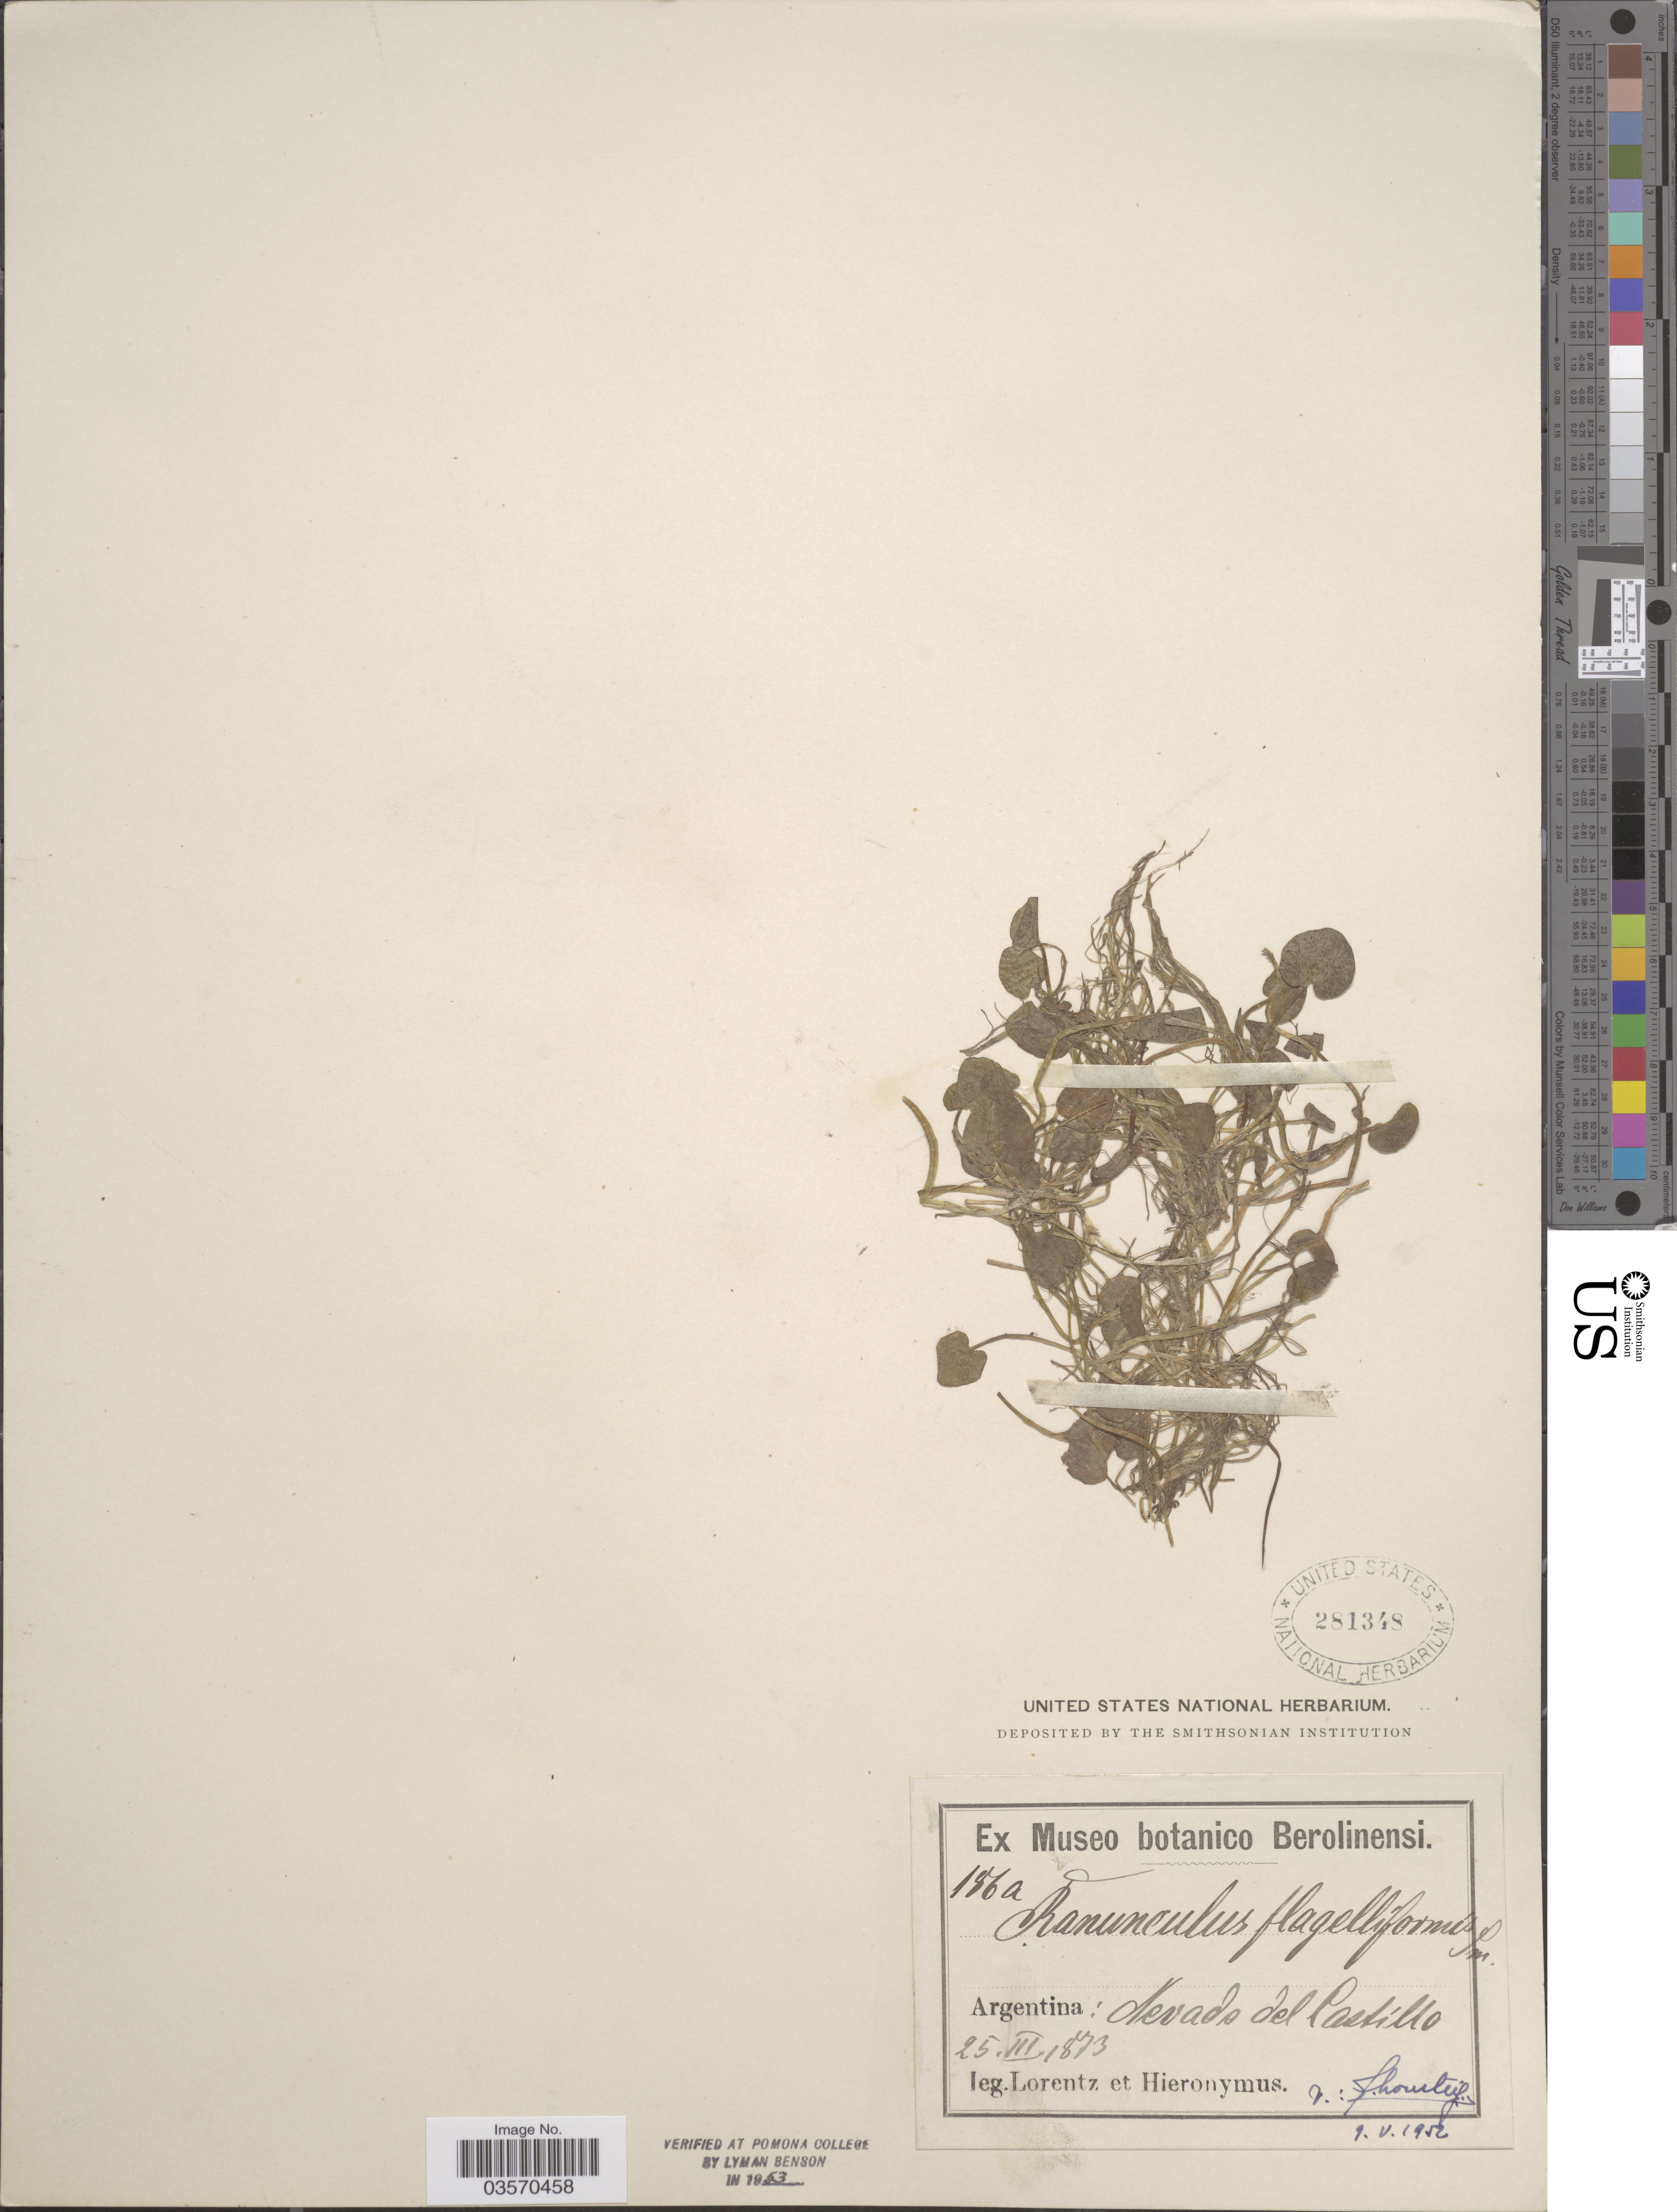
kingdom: Plantae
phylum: Tracheophyta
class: Magnoliopsida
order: Ranunculales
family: Ranunculaceae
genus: Ranunculus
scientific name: Ranunculus flagelliformis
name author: Sm.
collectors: -. Lorentz & -. Hieronymus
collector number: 186a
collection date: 1873-03-25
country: Argentina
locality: Nevado del Castillo.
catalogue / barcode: US 281348